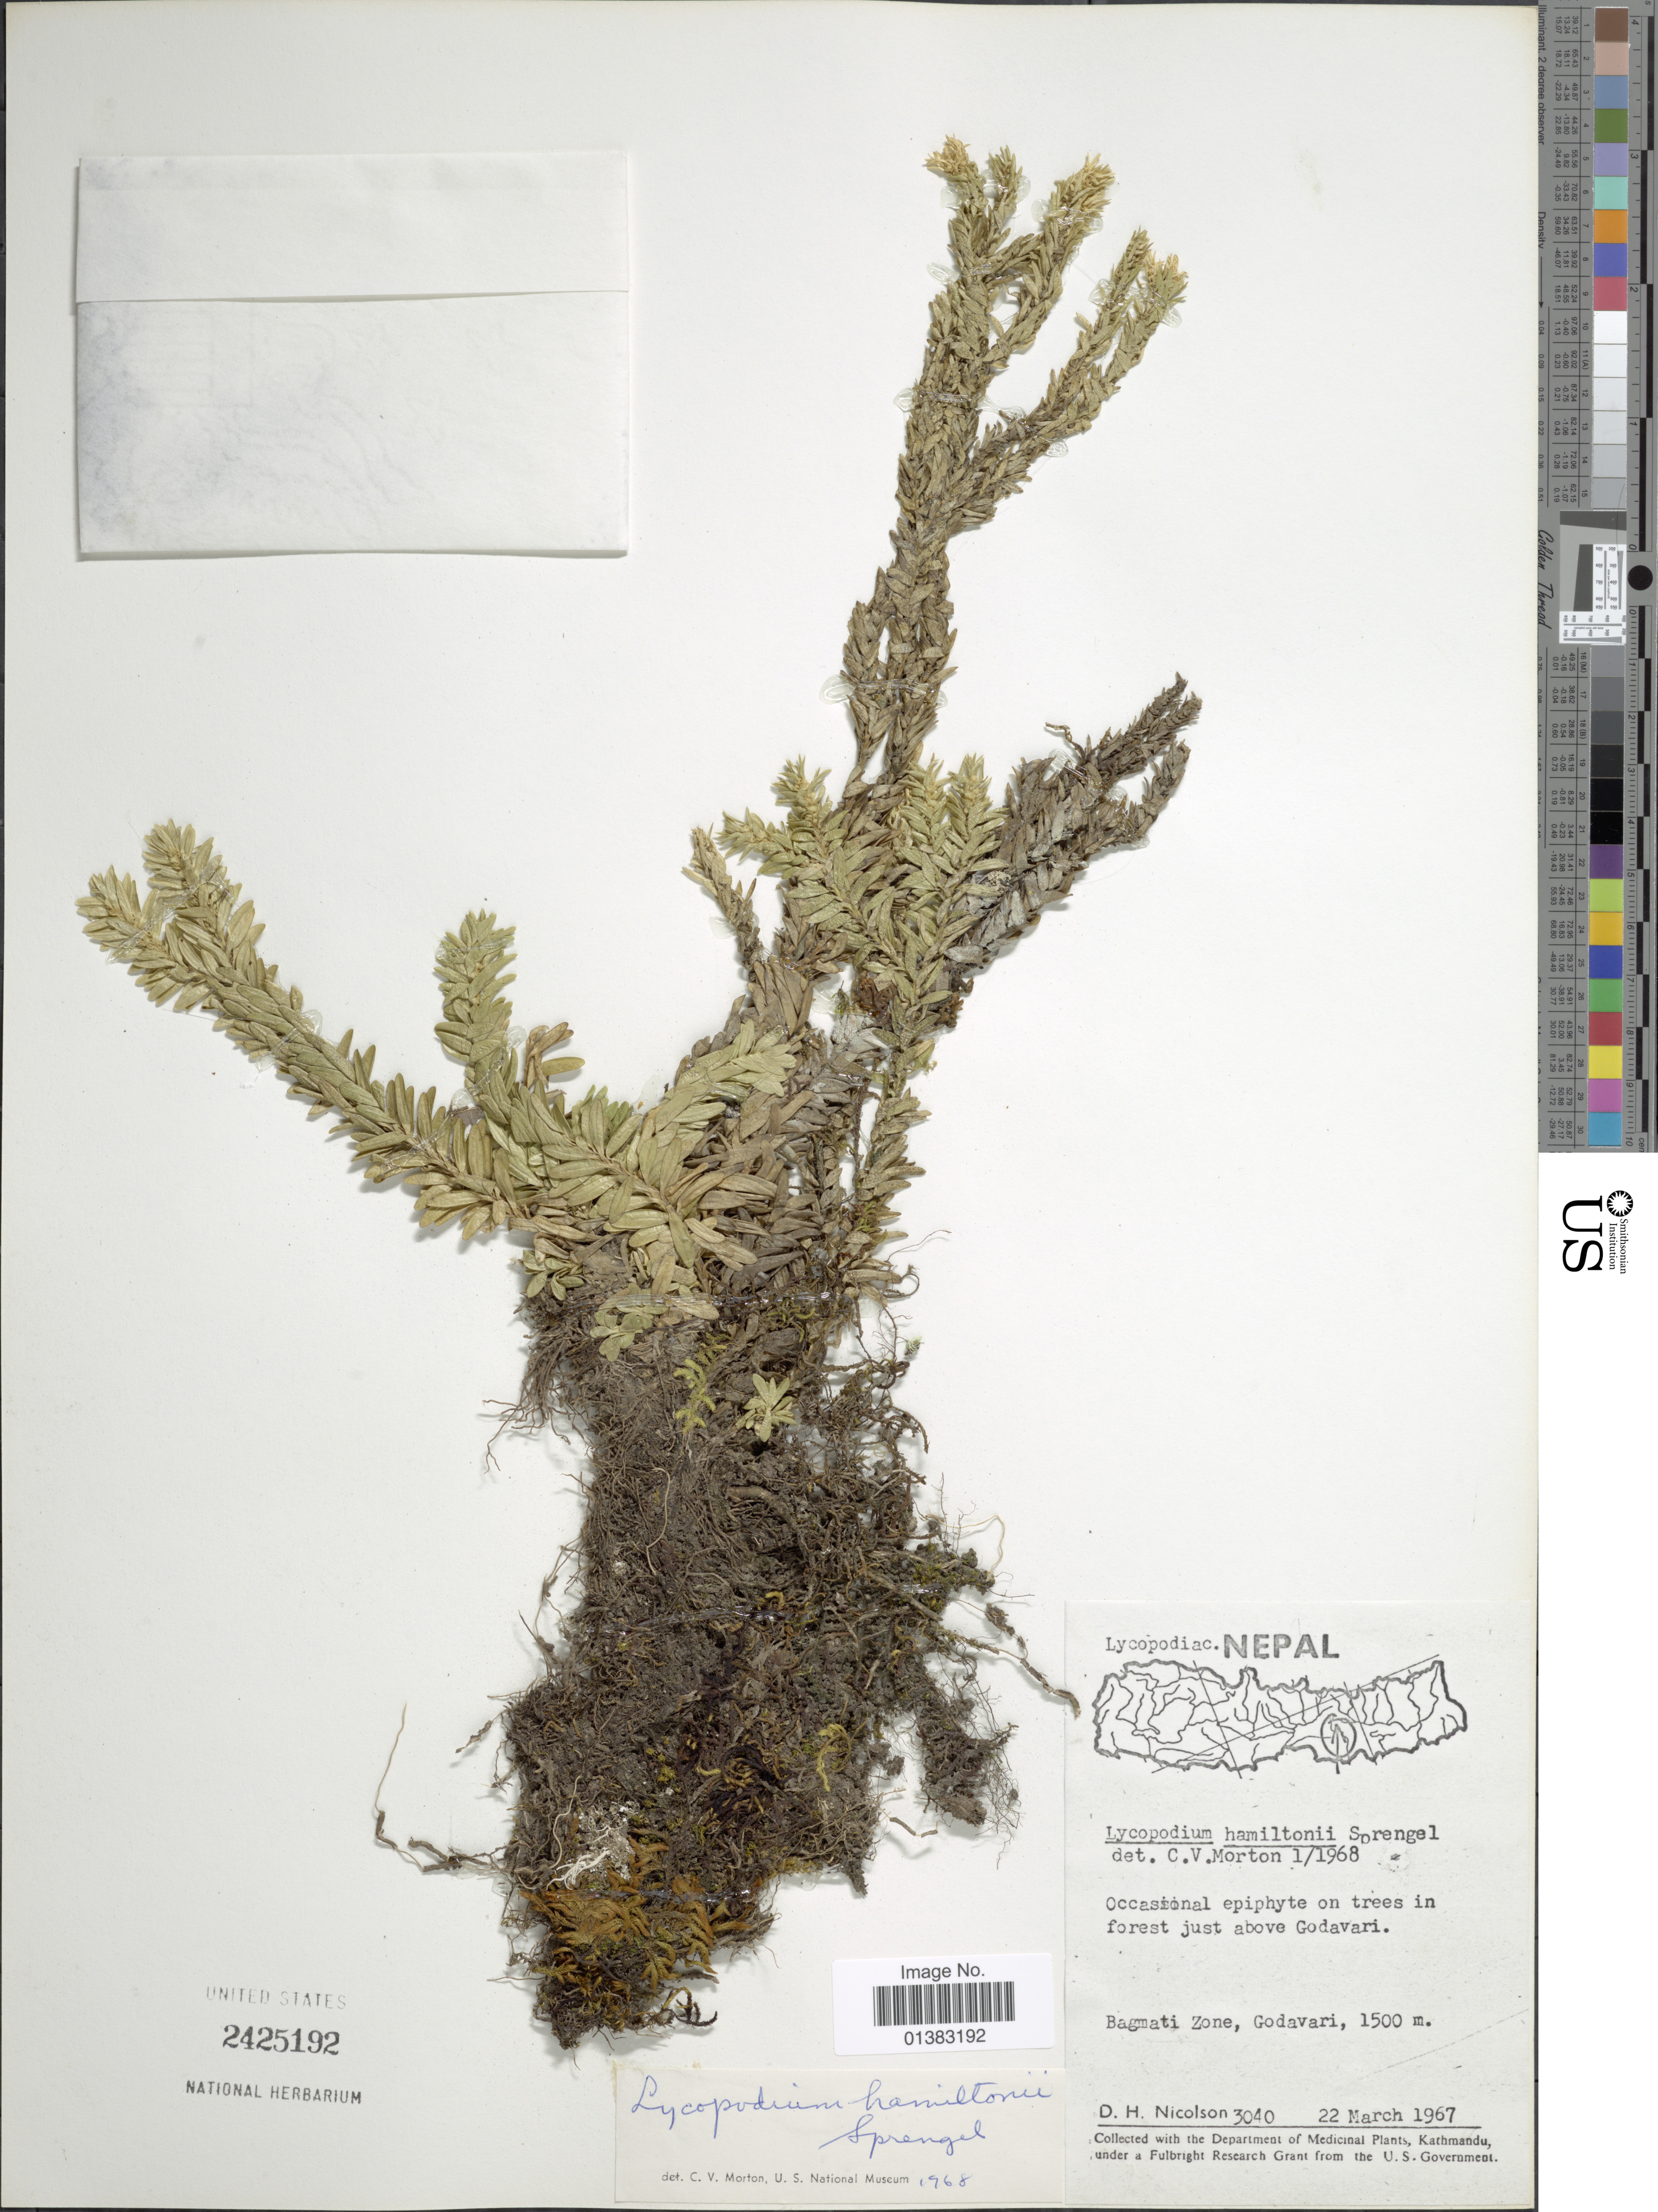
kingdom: Plantae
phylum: Tracheophyta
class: Lycopodiopsida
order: Lycopodiales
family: Lycopodiaceae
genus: Phlegmariurus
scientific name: Phlegmariurus hamiltonii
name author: (Spreng.) Á. Löve & D. Löve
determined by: Field, A. R.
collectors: D. H. Nicolson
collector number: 3040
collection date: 1967-03-22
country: Nepal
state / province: Bagmati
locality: Bagmati Zone, Godavari, Forext just above Godavari.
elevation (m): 1500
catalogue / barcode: US 2425192